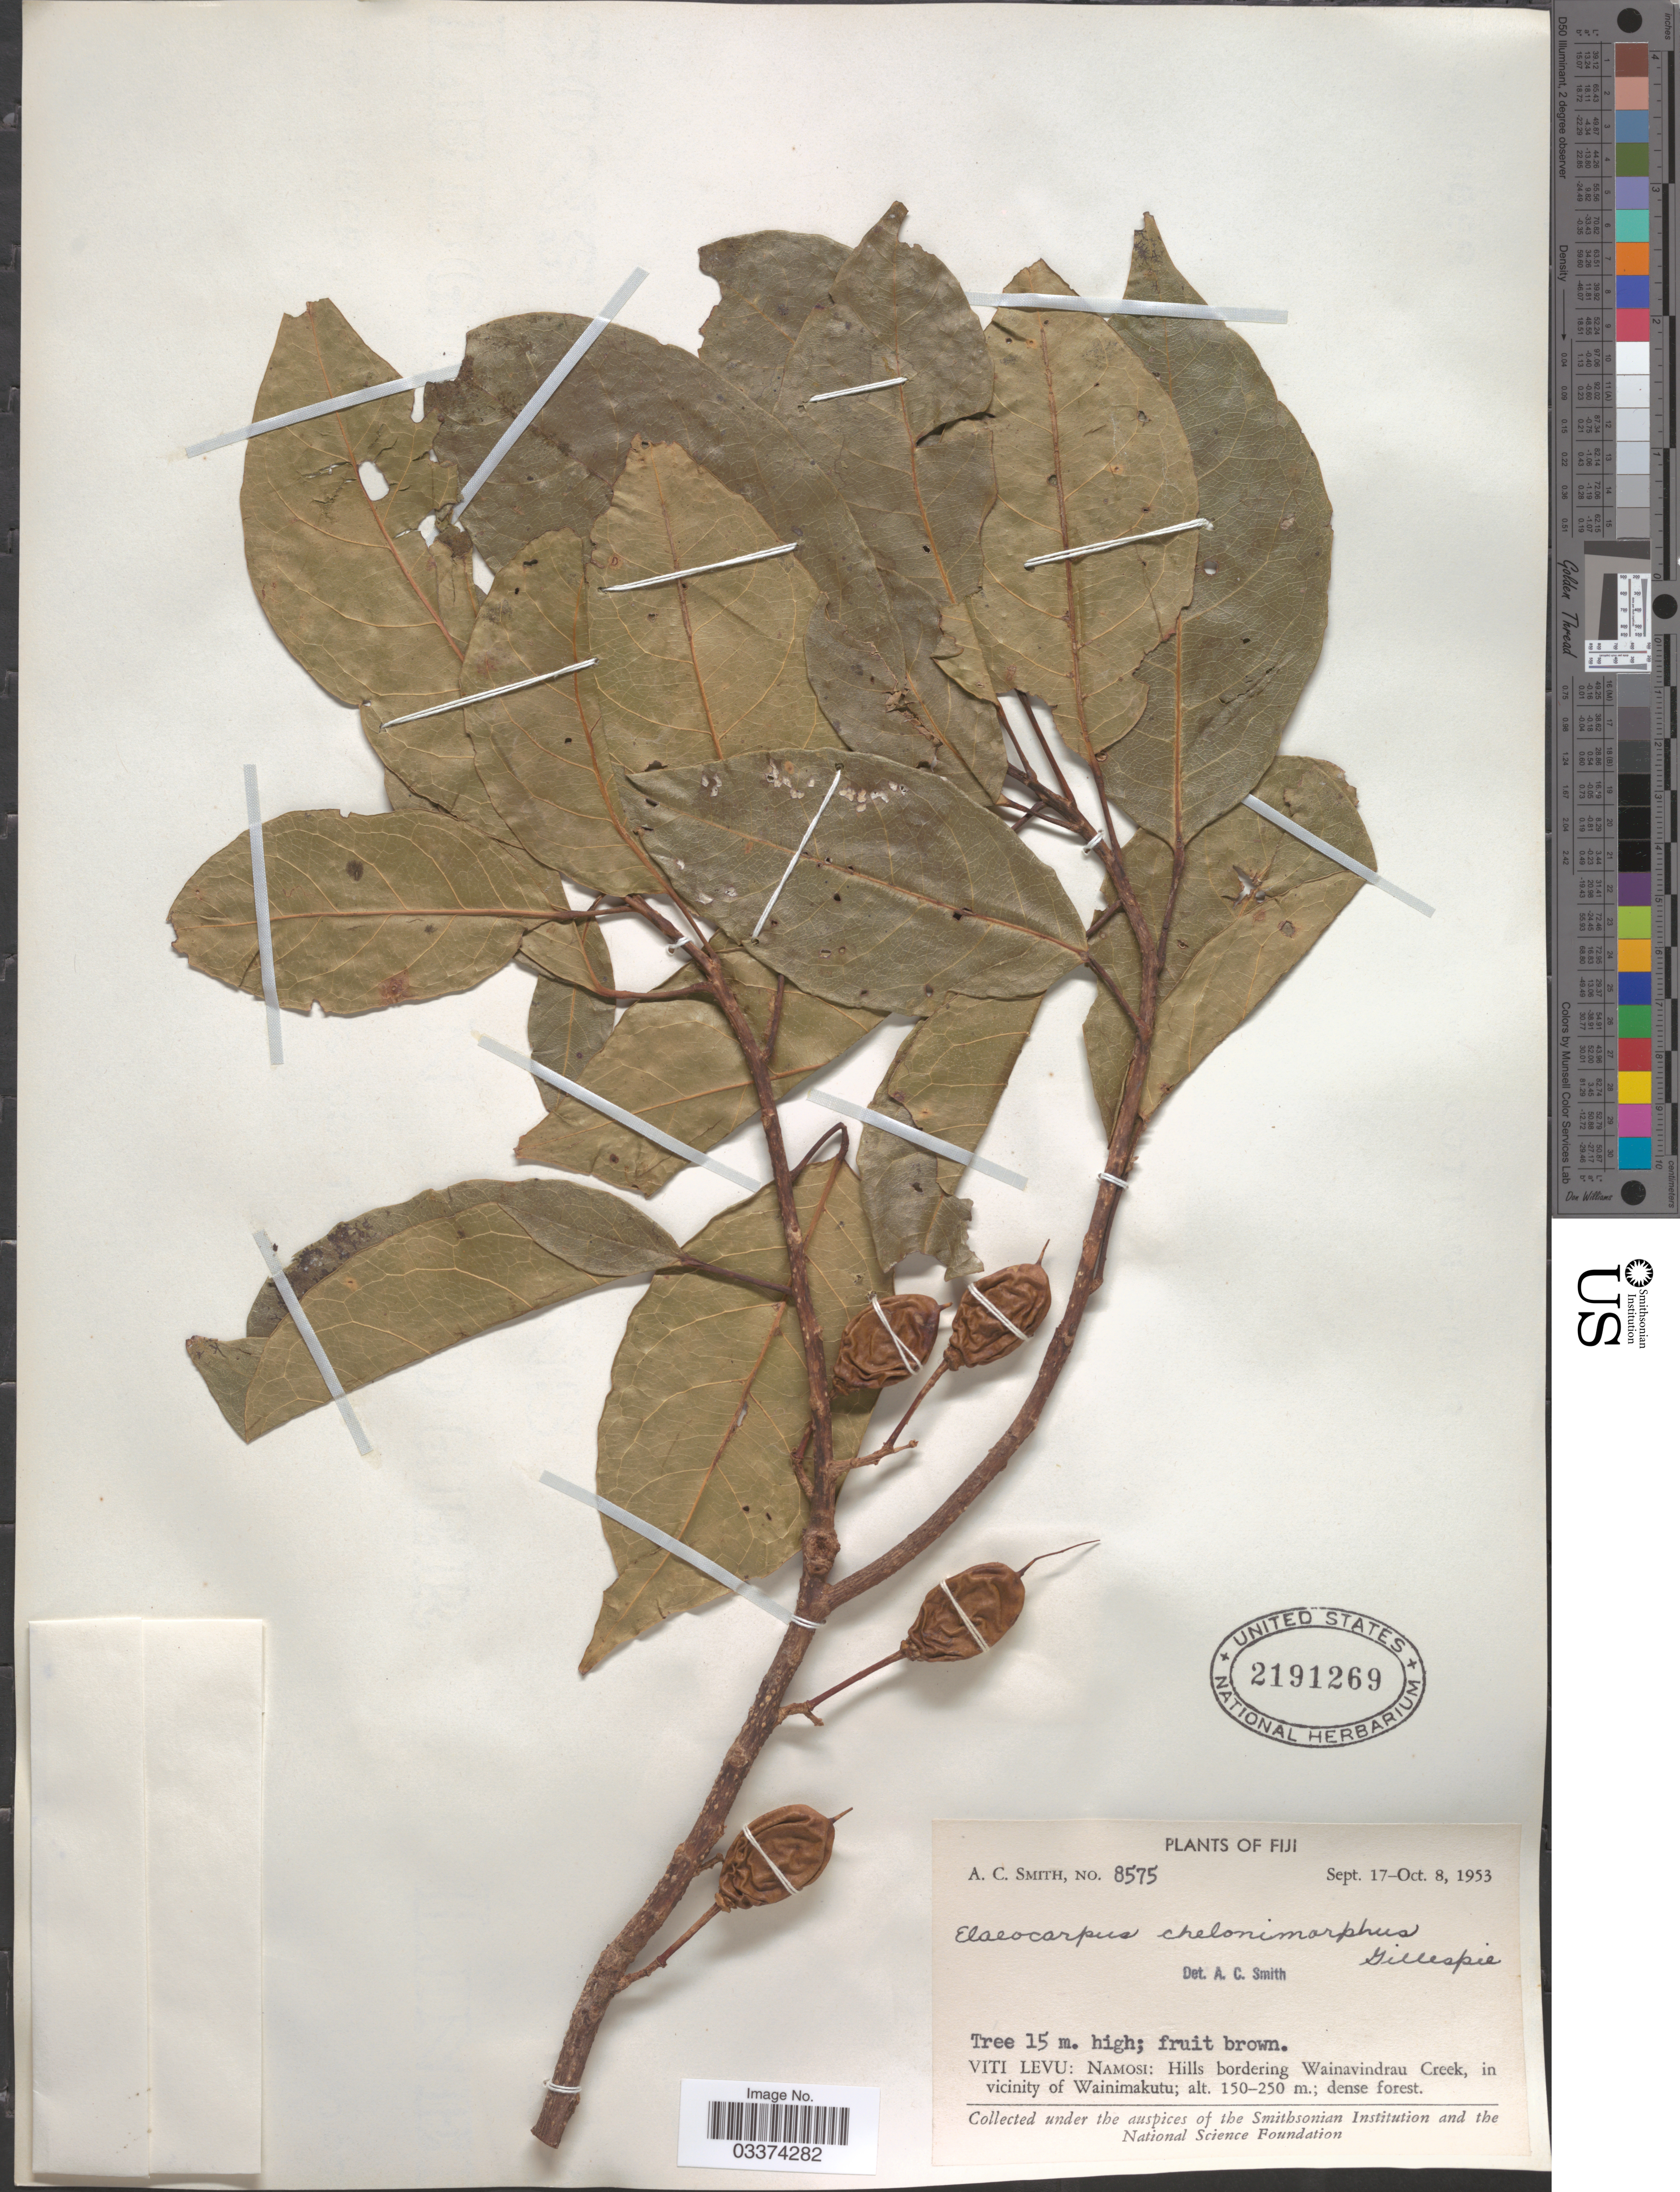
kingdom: Plantae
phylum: Tracheophyta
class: Magnoliopsida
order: Oxalidales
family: Elaeocarpaceae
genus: Elaeocarpus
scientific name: Elaeocarpus chelonimorphus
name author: Gillespie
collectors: A. C. Smith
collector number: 8575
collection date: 1953-09-19/1953-10-08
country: Fiji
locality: Viti Levu: Namosi: Hills bordering Wainavindrau Creek, in vicinity of Wainimakutu.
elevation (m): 150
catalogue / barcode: US 2191269